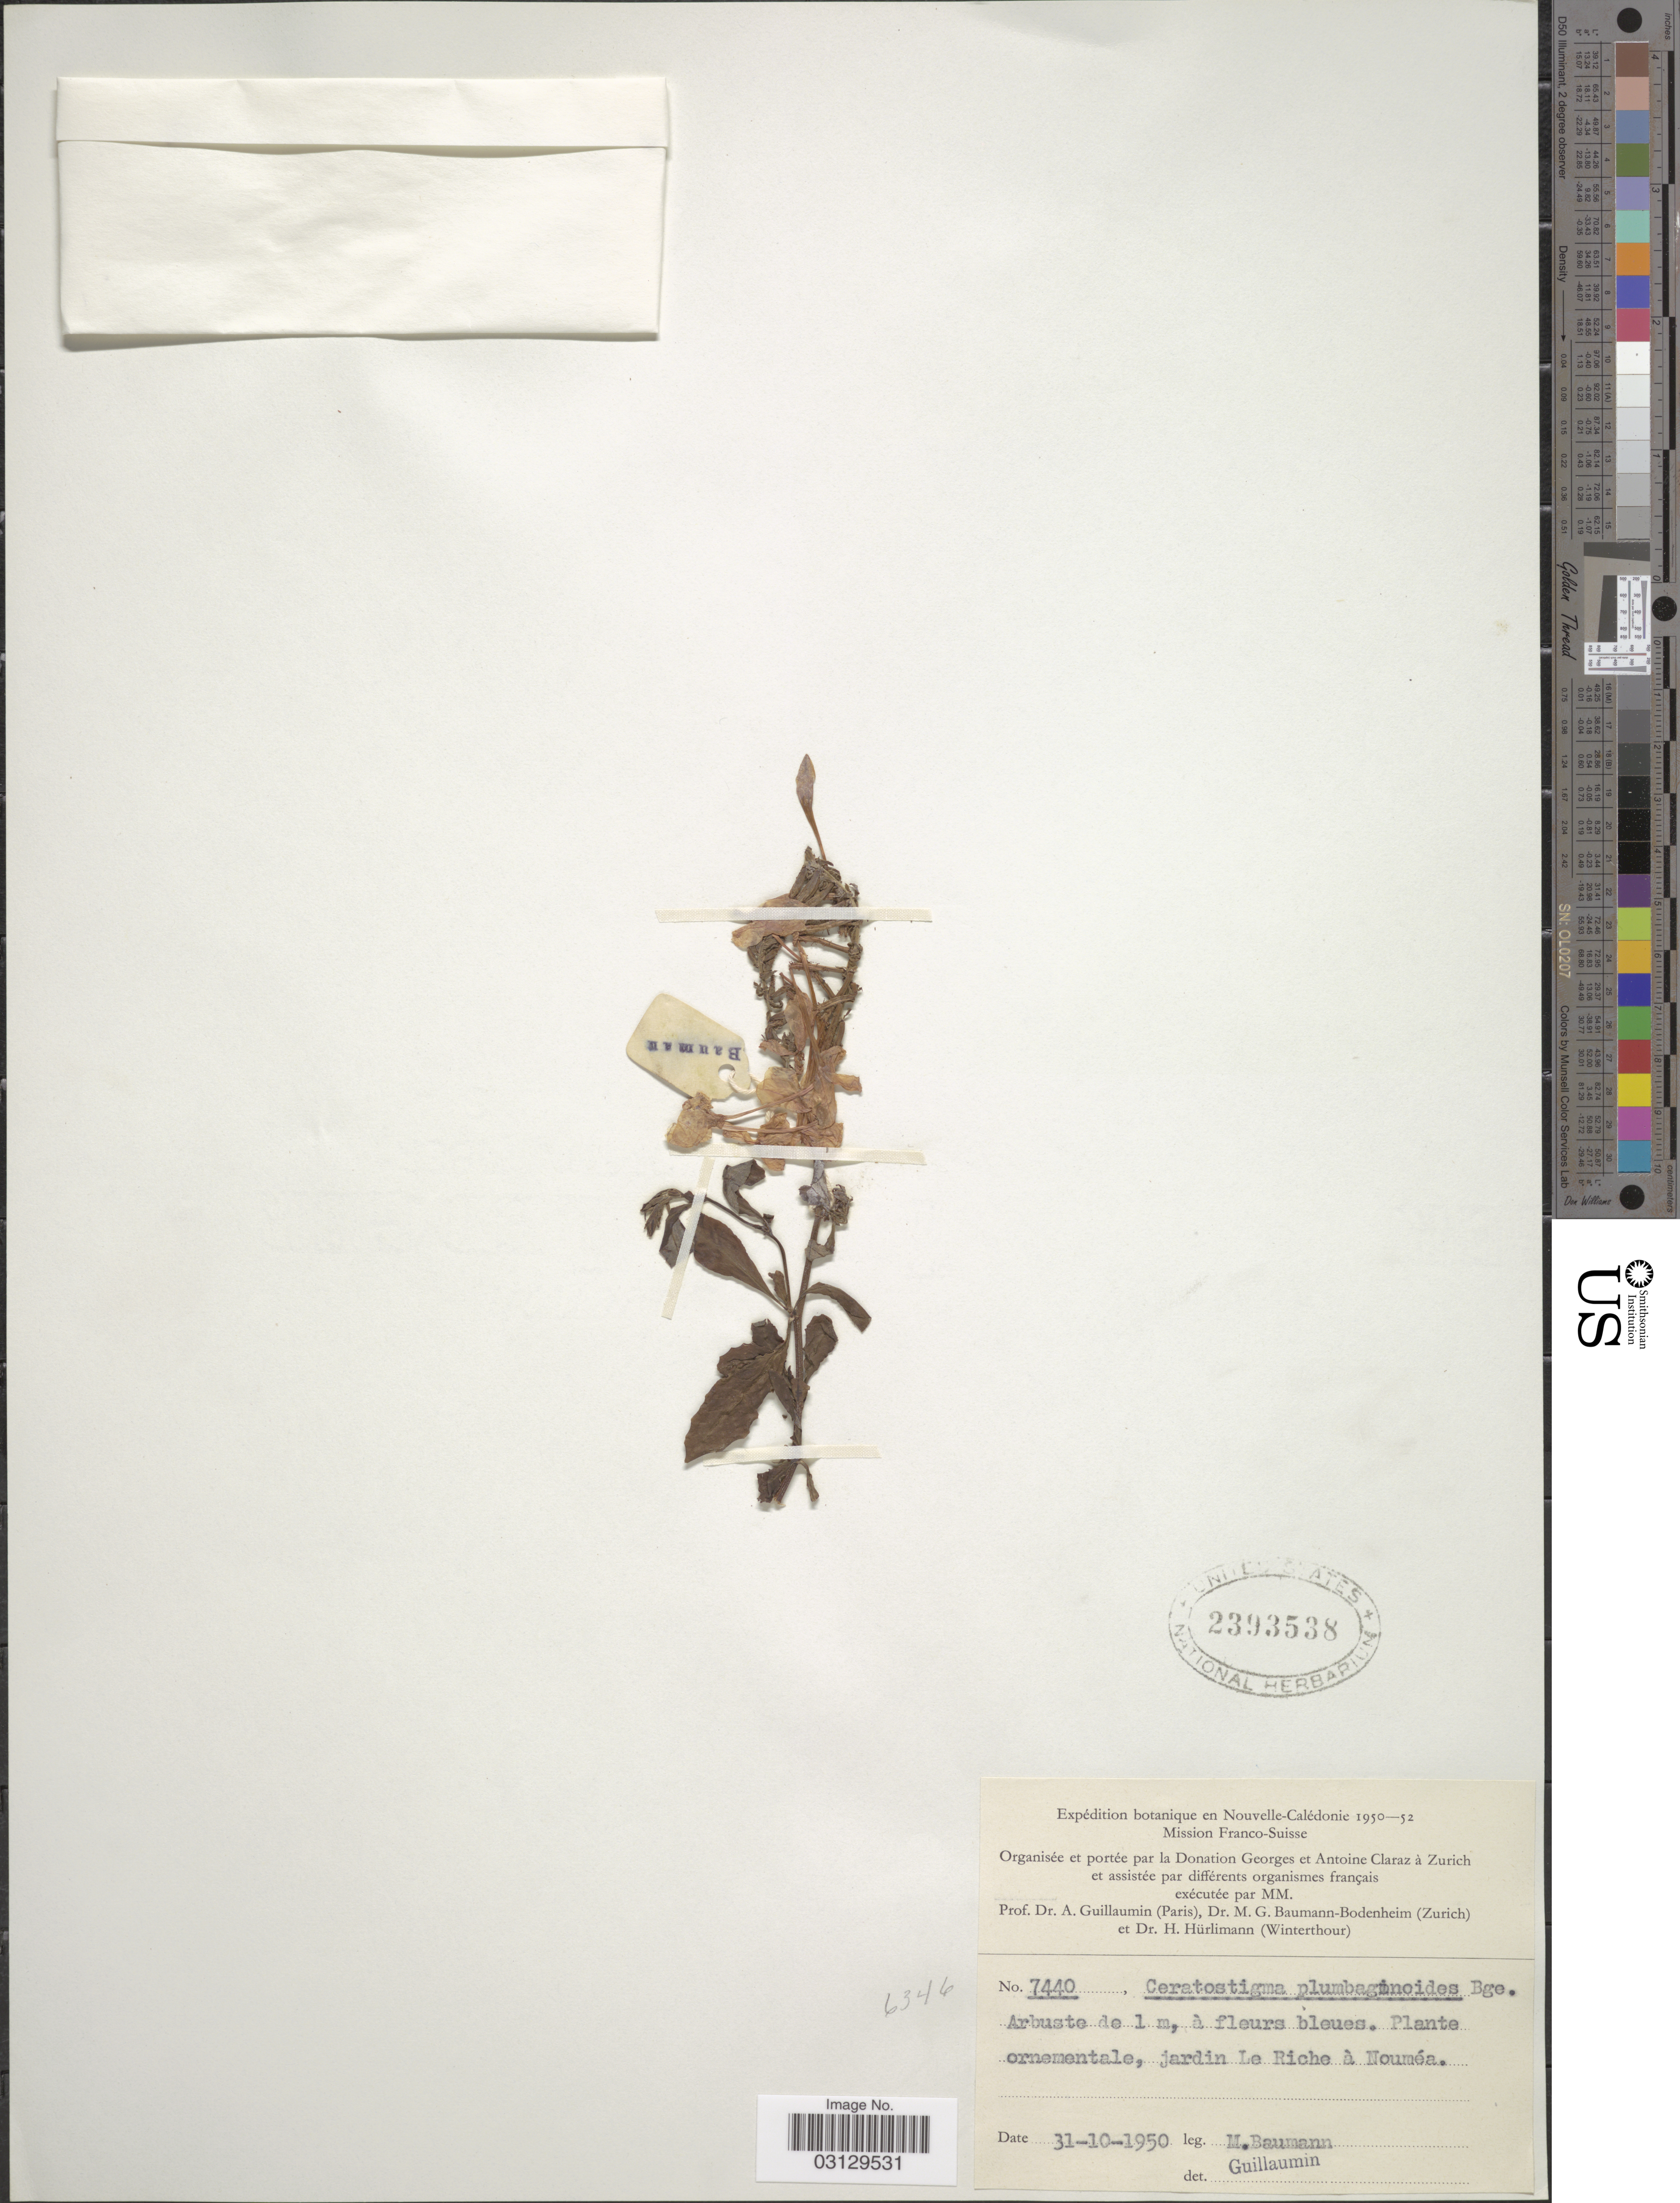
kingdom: Plantae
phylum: Tracheophyta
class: Magnoliopsida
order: Caryophyllales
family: Plumbaginaceae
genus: Ceratostigma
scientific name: Ceratostigma plumbaginoides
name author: Bunge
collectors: M. Baumann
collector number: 7440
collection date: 1950-10-31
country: New Caledonia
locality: Jardin Le Riche à Nouméa.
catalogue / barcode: US 2393538